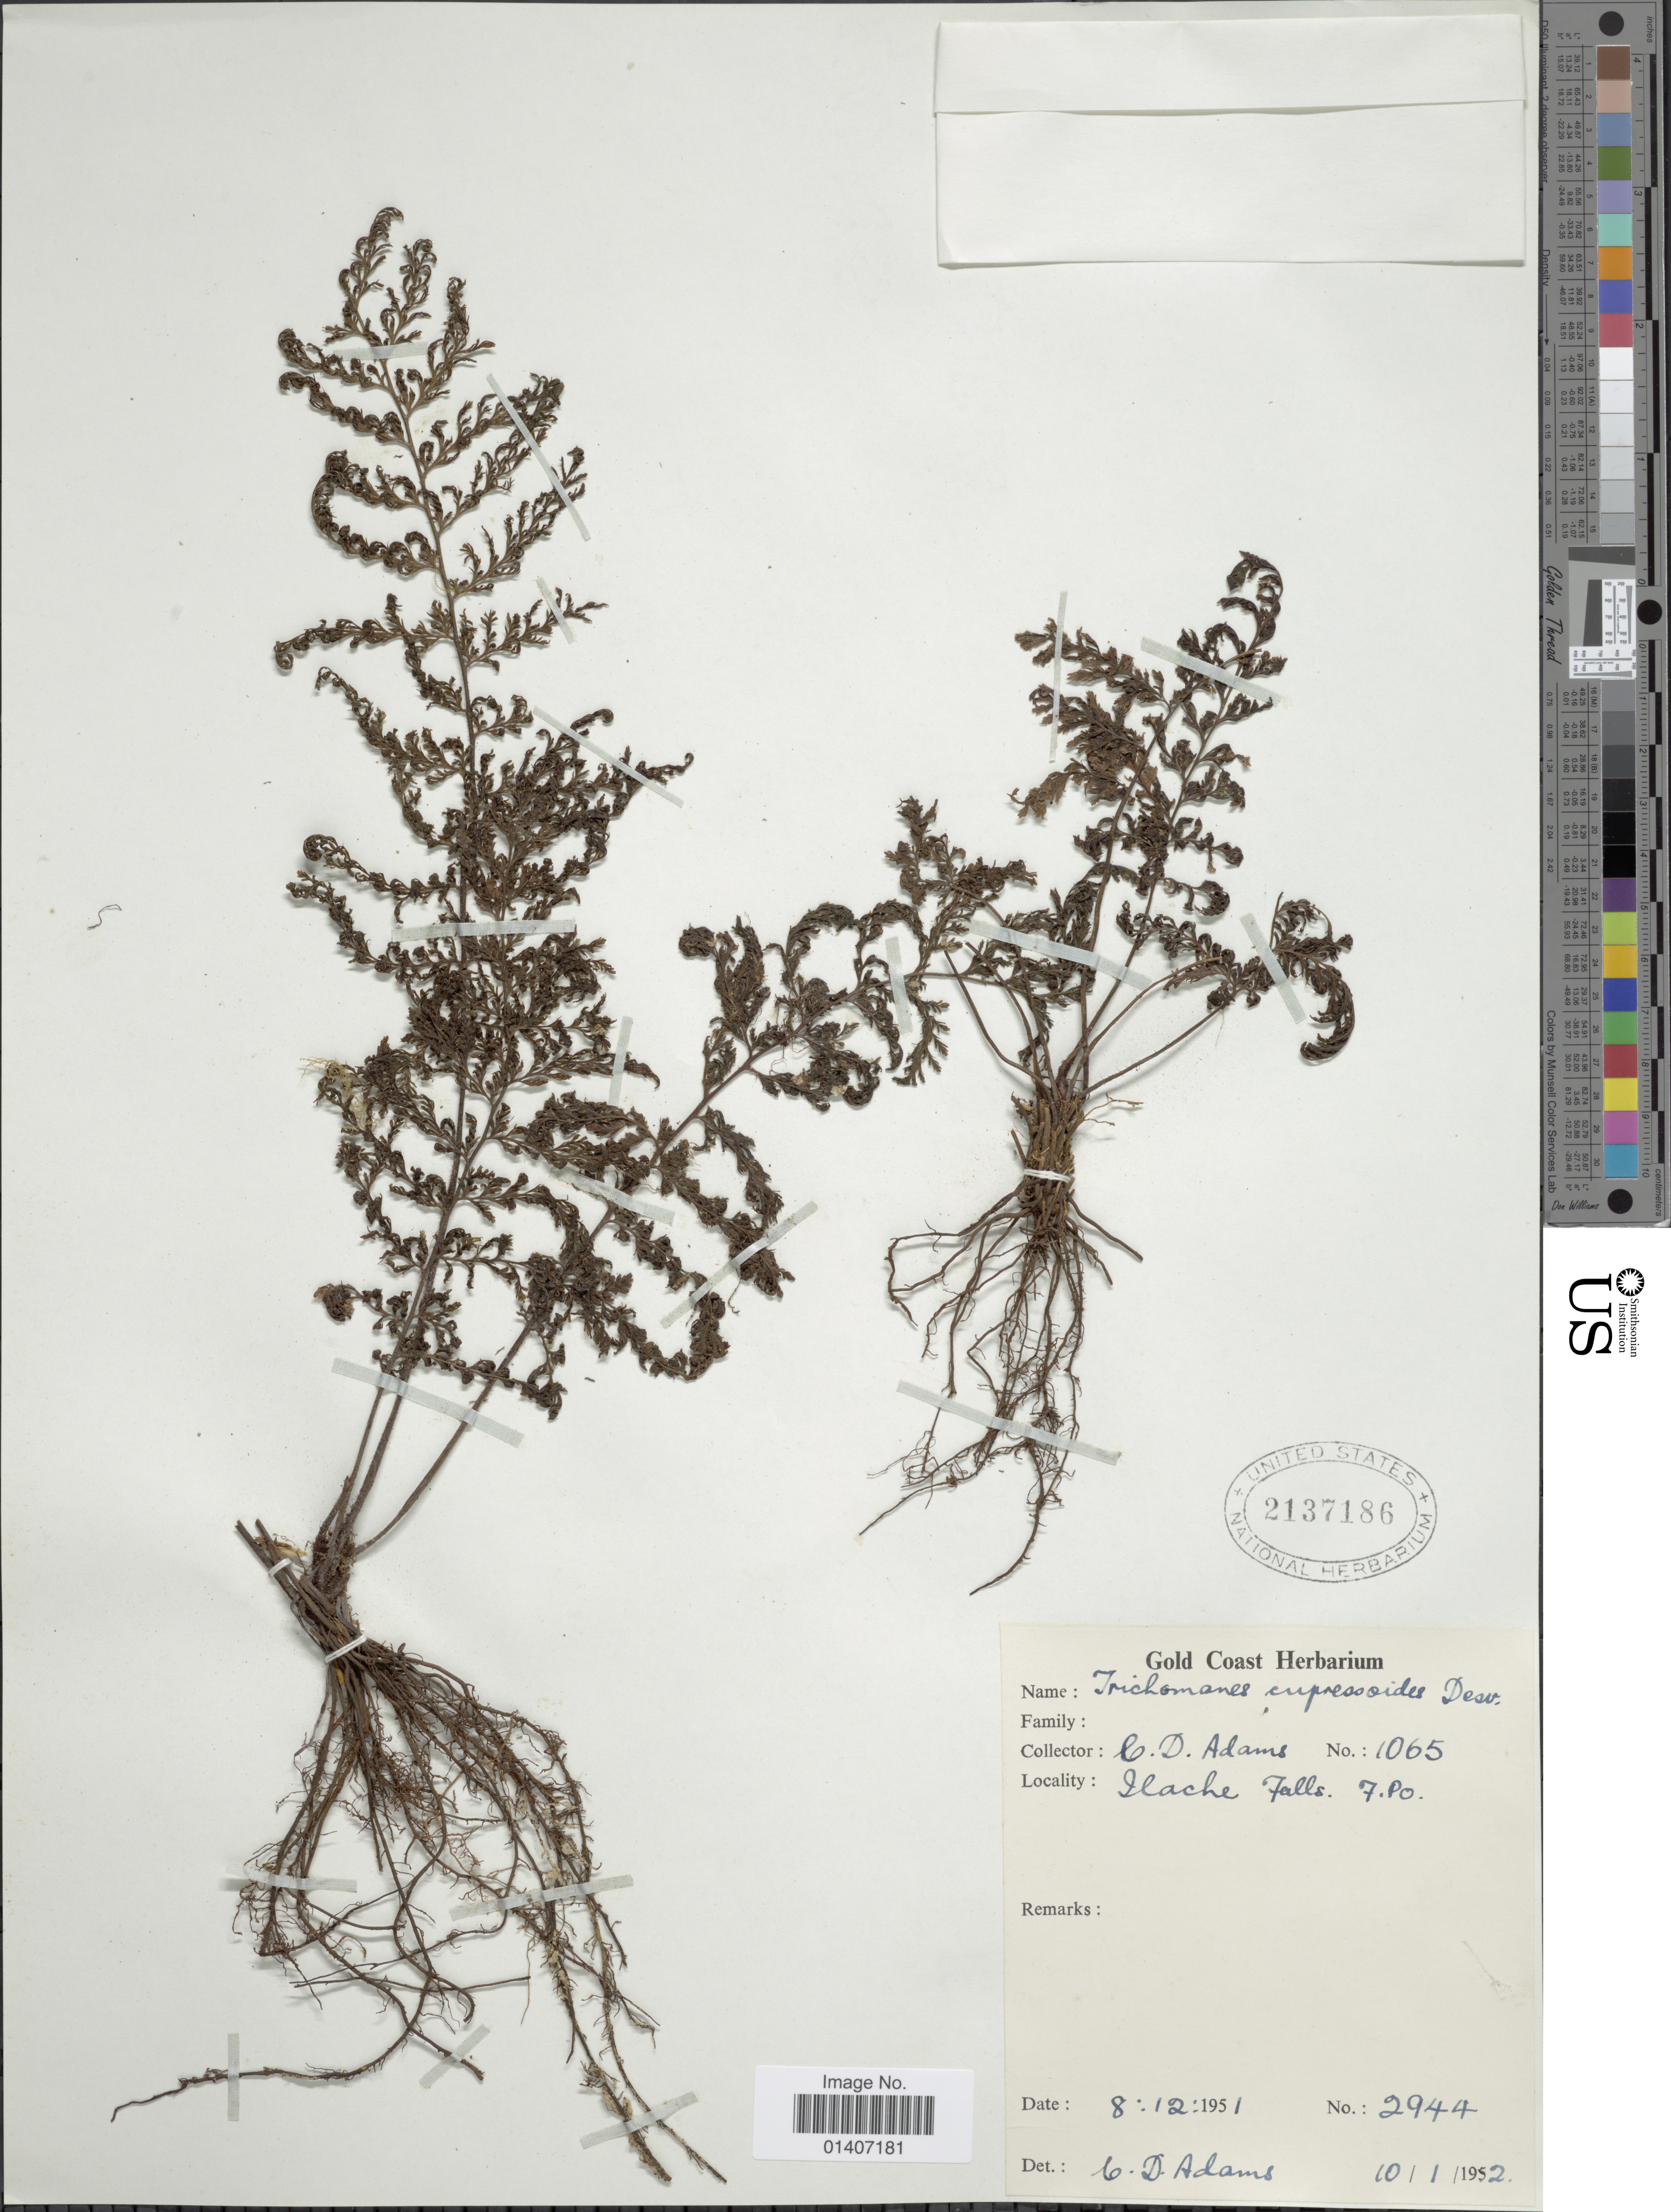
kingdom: Plantae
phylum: Tracheophyta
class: Polypodiopsida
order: Hymenophyllales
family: Hymenophyllaceae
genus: Abrodictyum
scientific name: Abrodictyum cupressoides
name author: (Desv.) Ebihara & Dubuisson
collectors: C. D. Adams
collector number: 1065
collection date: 1951-12-08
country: Ghana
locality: Ilache Falls 7.PO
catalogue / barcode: US 2137186